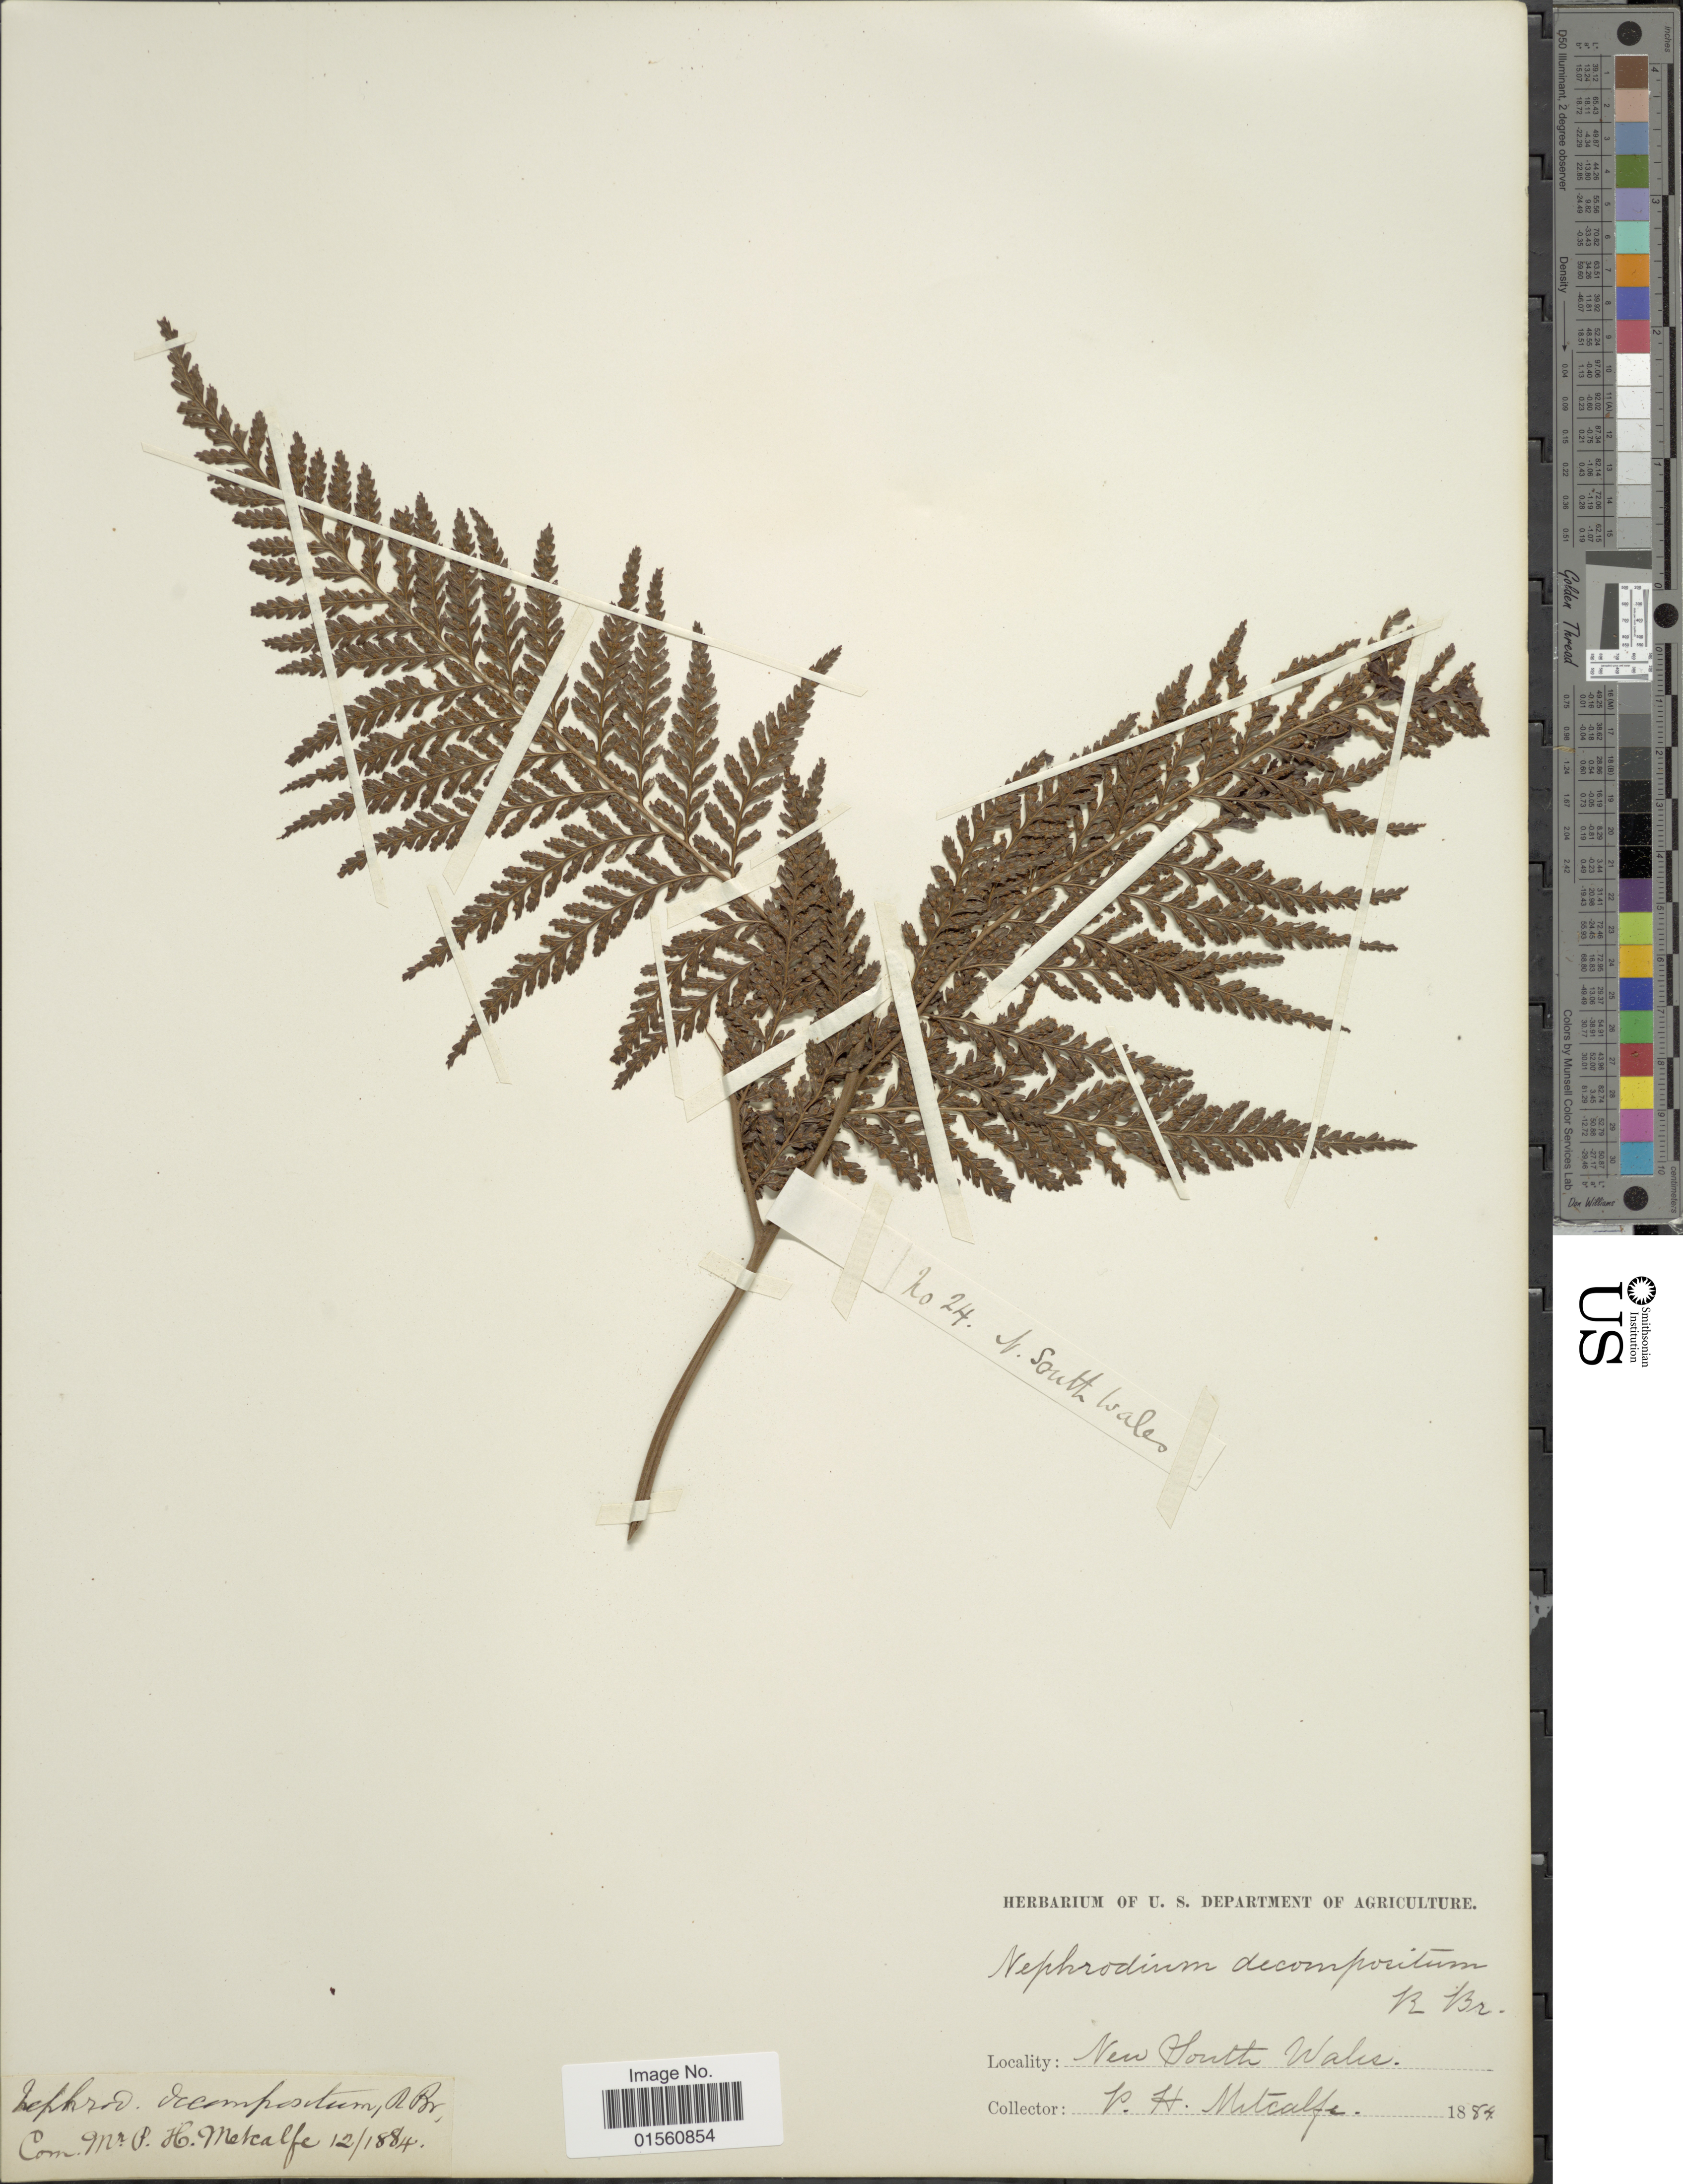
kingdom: Plantae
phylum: Tracheophyta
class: Polypodiopsida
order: Polypodiales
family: Dryopteridaceae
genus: Lastreopsis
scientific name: Lastreopsis decomposita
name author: (R. Br.) Tindale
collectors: P. Metcalfe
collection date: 1884-12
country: Australia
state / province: New South Wales